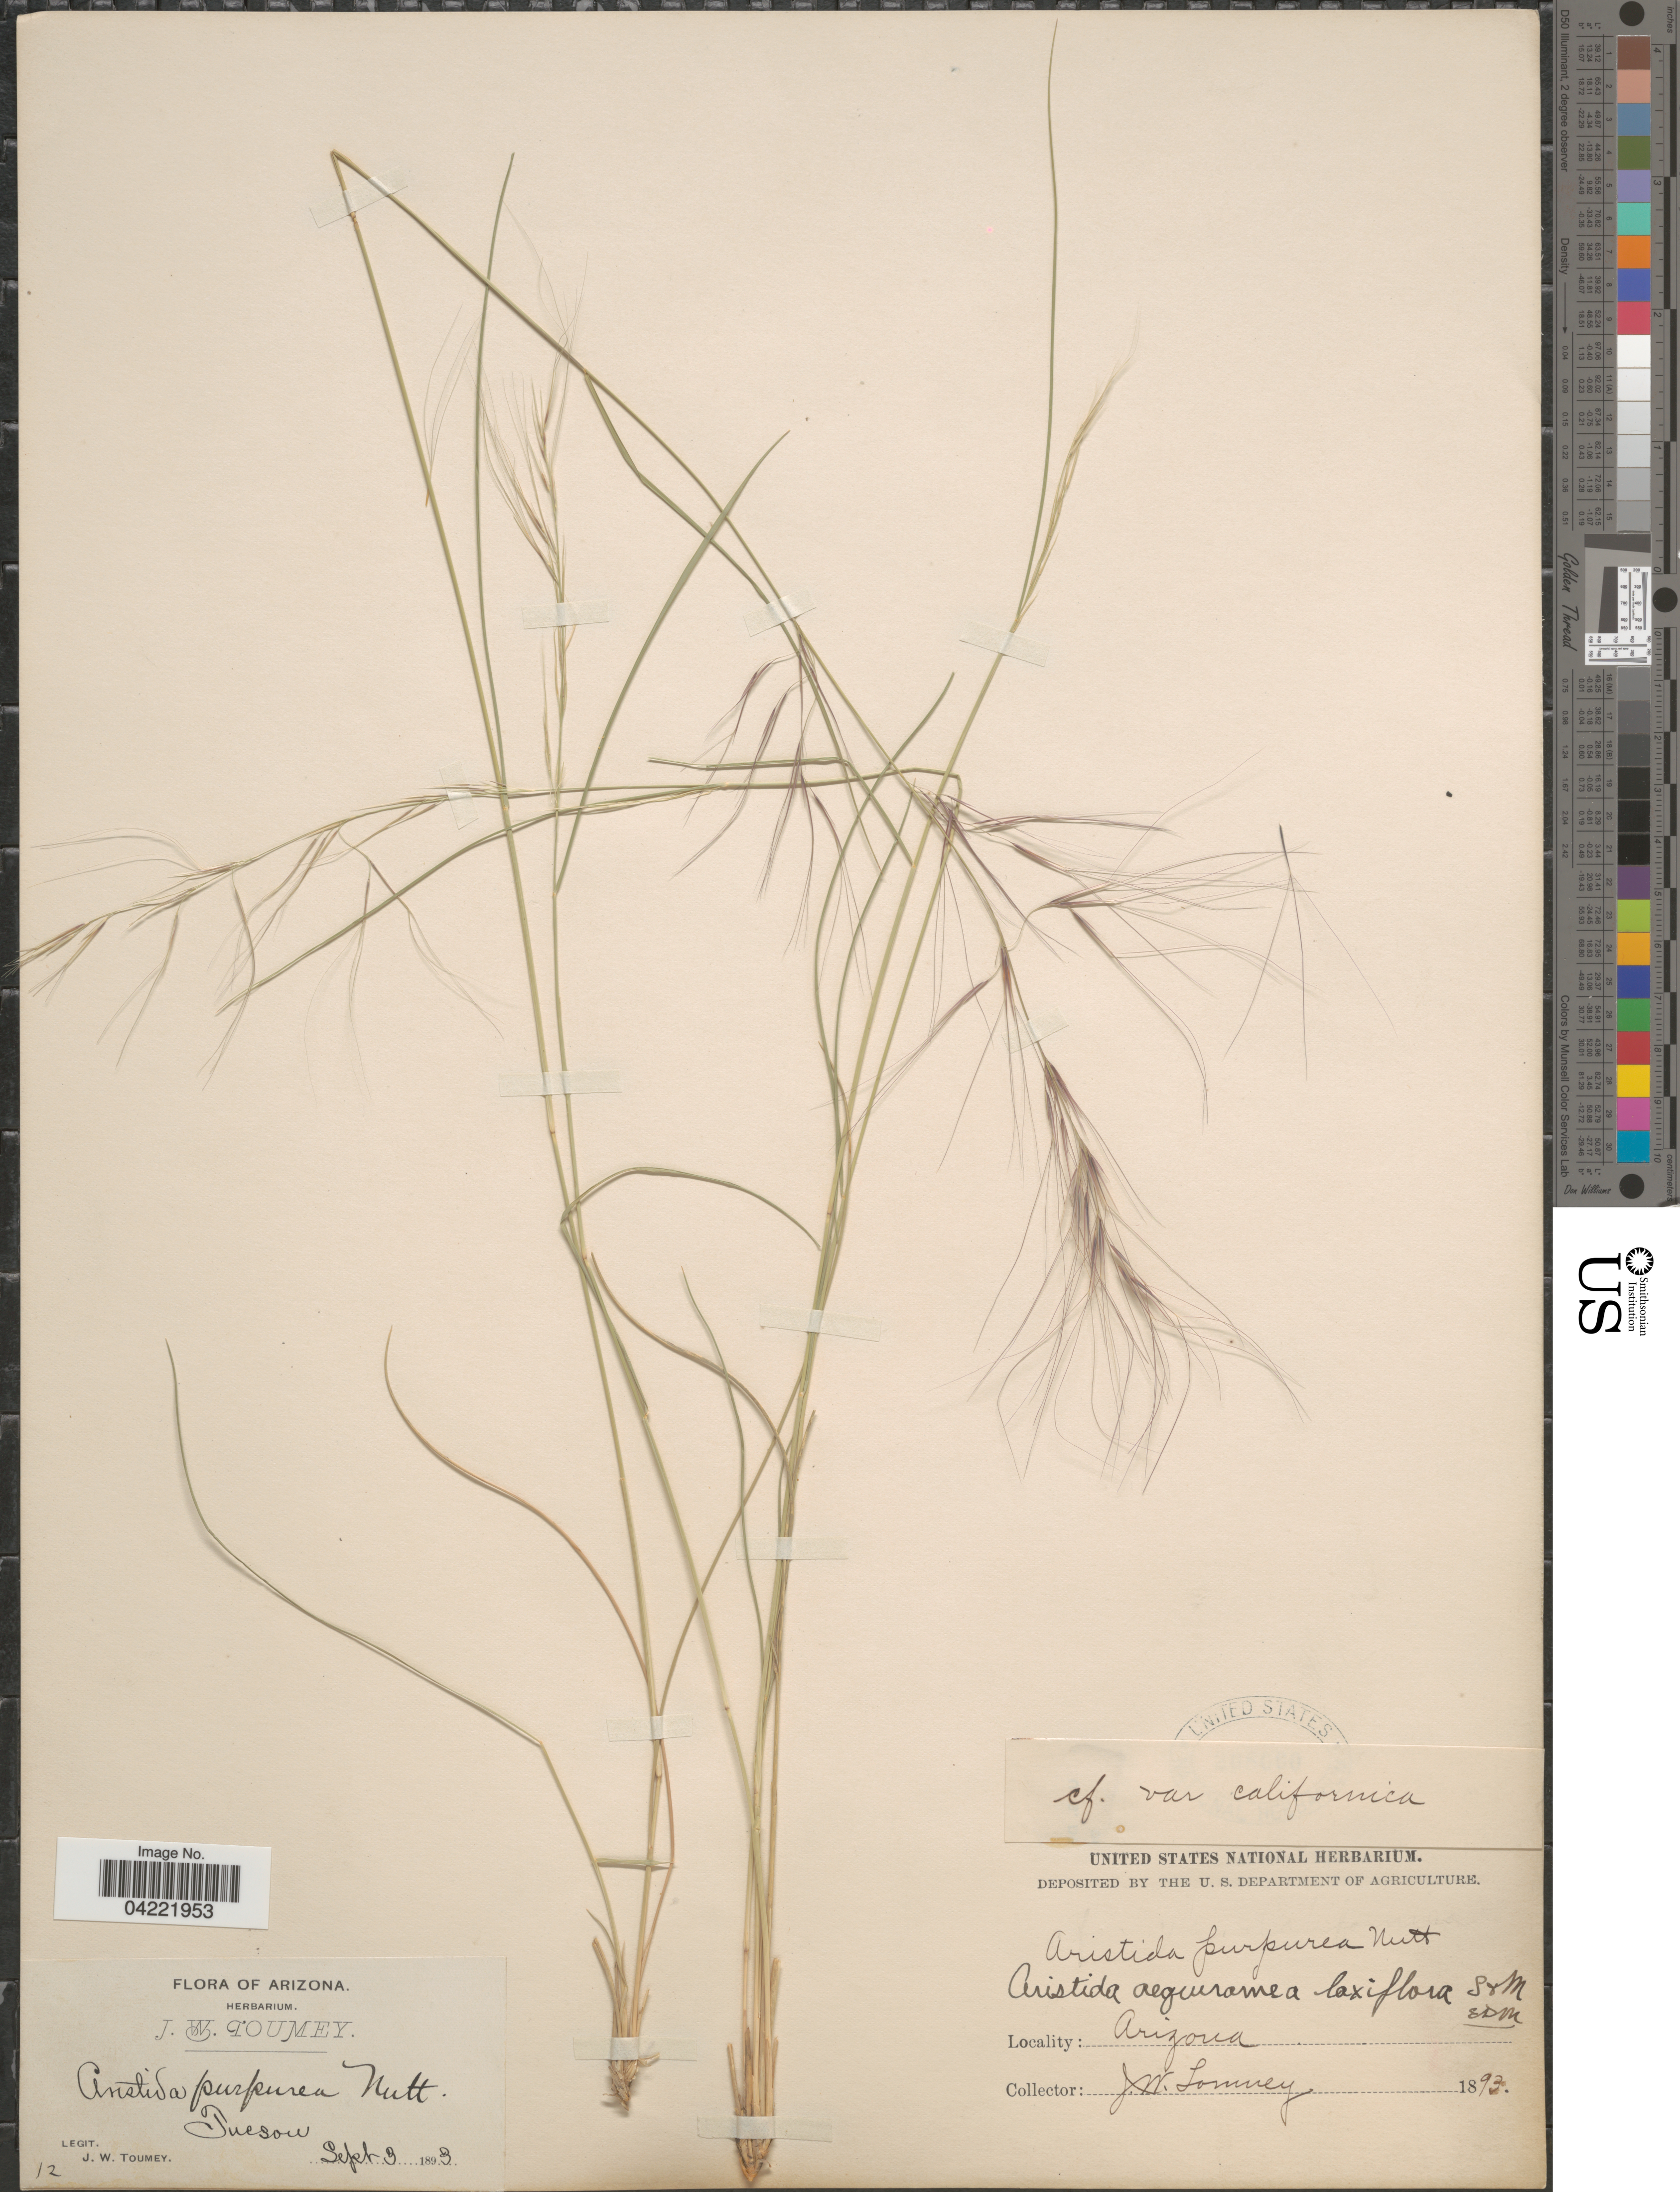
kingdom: Plantae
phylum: Tracheophyta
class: Liliopsida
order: Poales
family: Poaceae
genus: Aristida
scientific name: Aristida purpurea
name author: Nutt.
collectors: J. W. Toumey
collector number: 12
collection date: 1893-09-03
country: United States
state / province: Arizona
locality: Tucson.